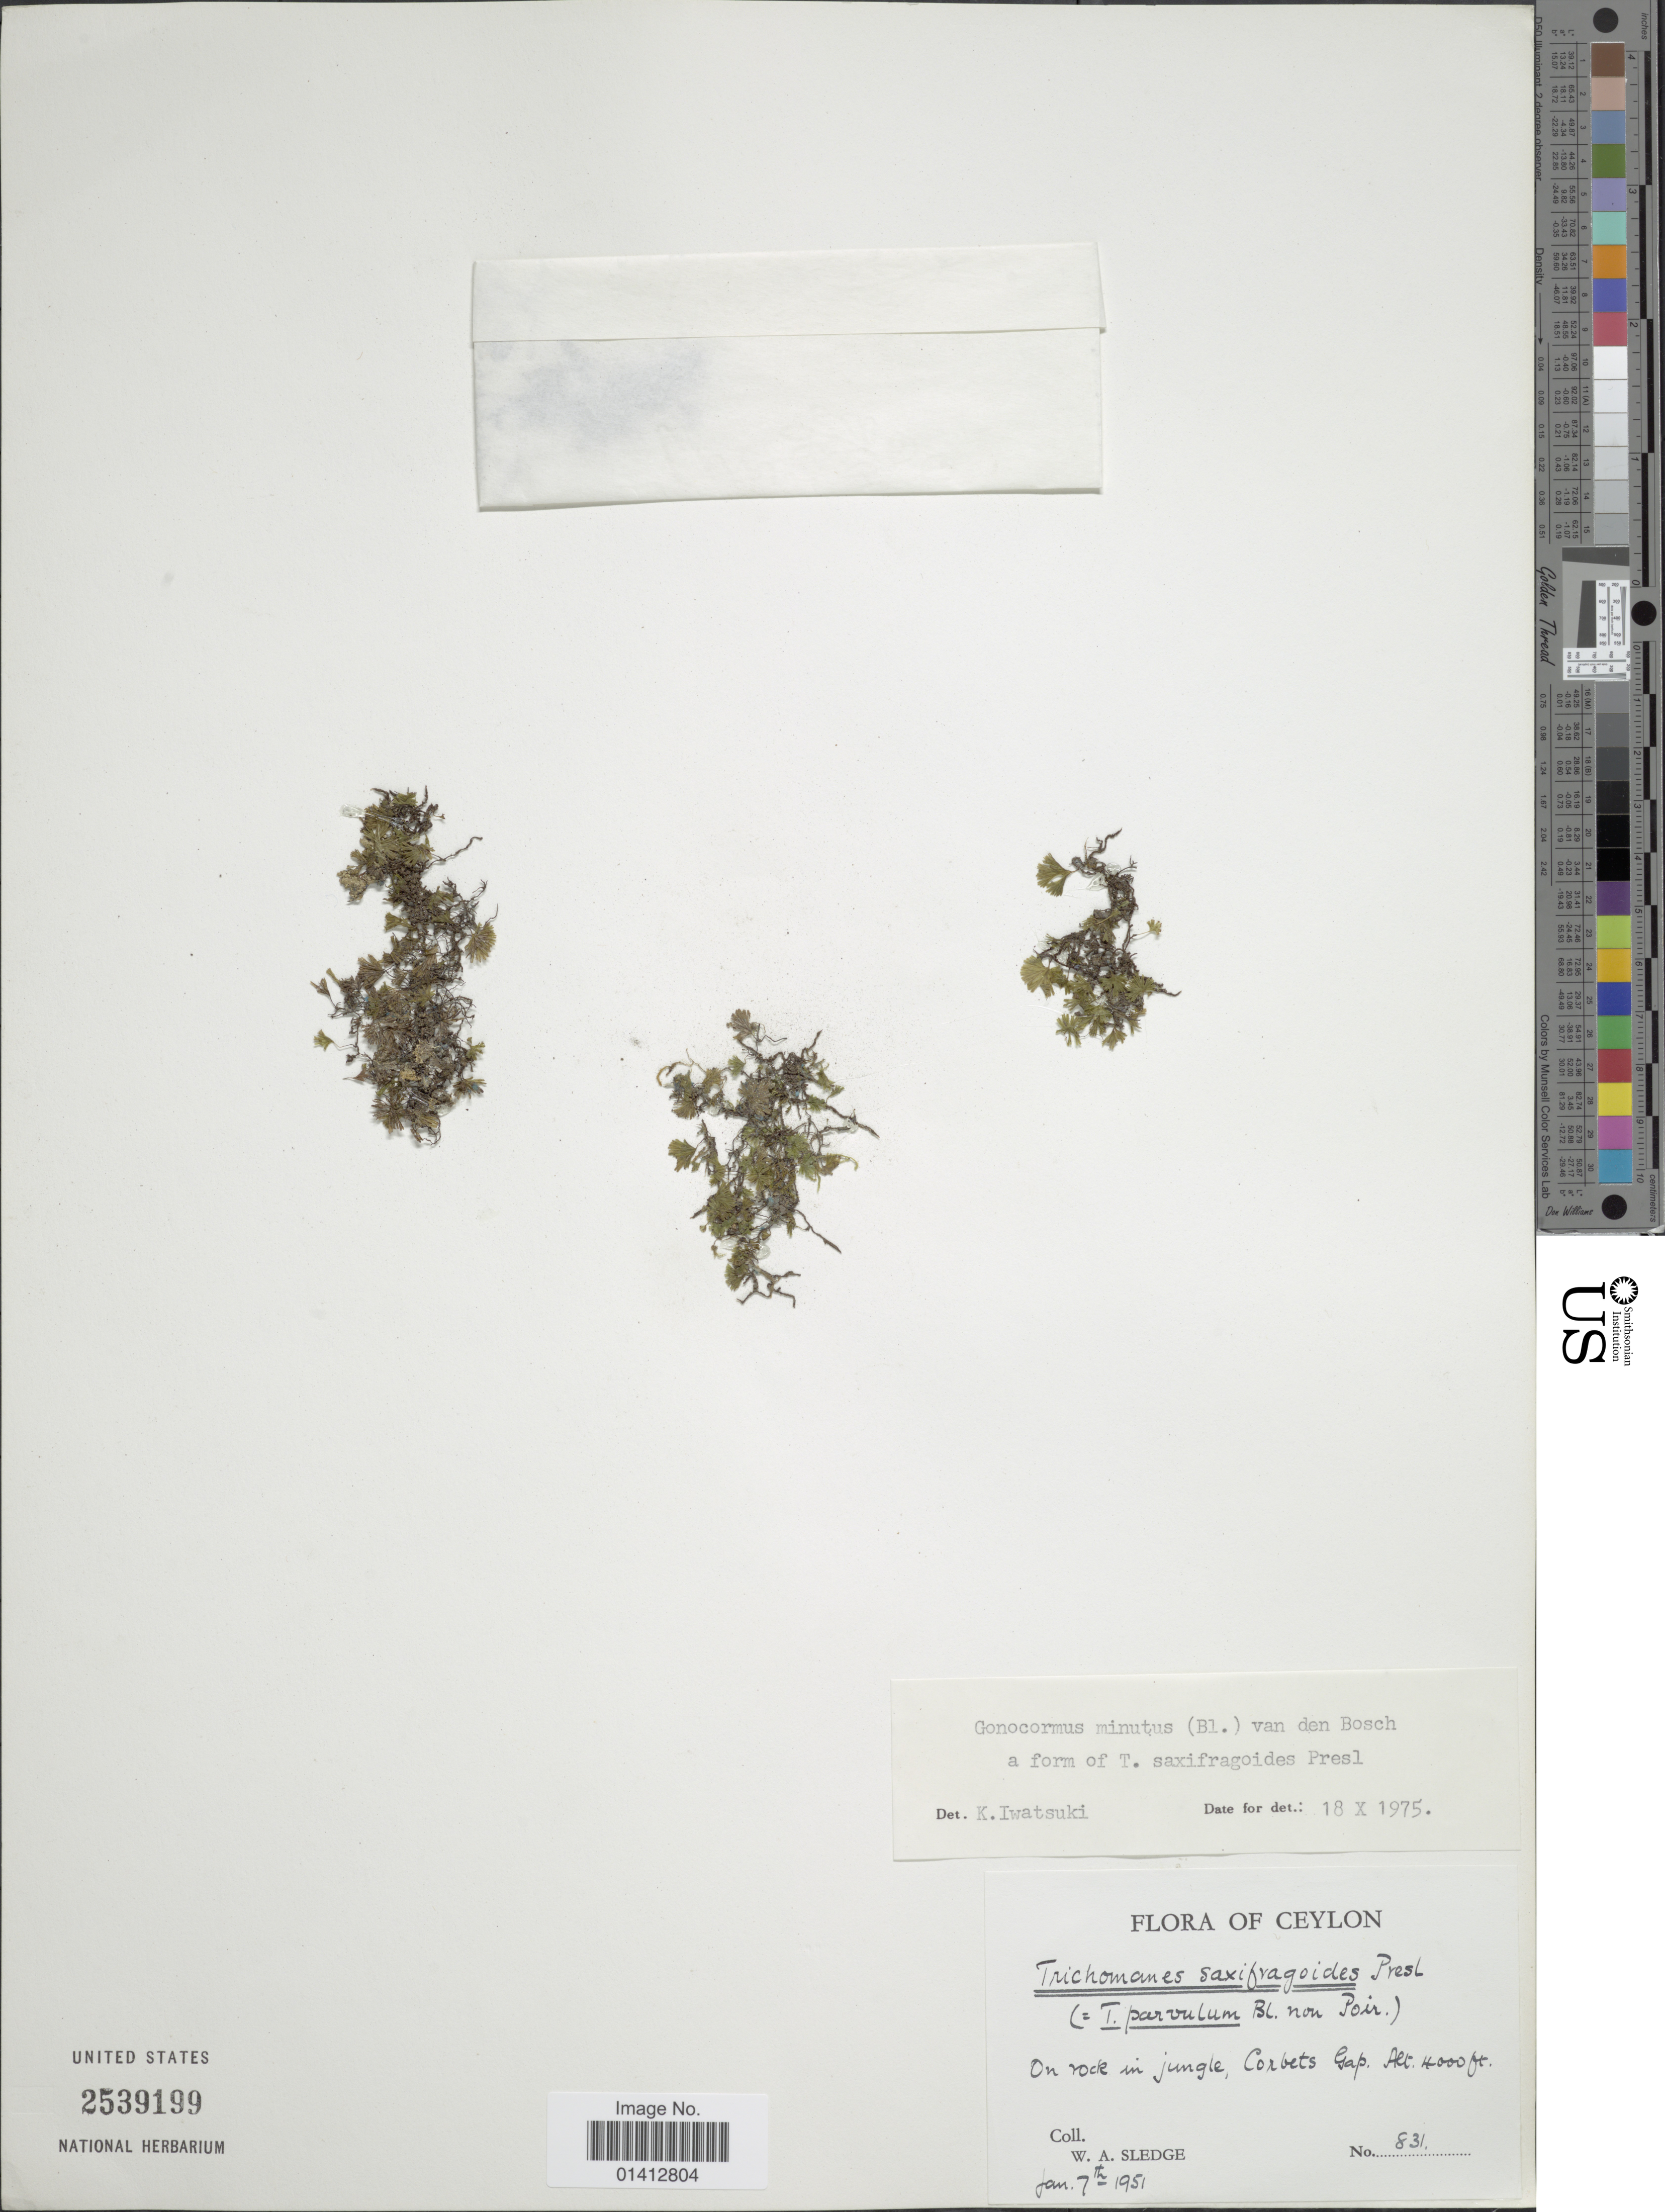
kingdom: Plantae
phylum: Tracheophyta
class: Polypodiopsida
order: Hymenophyllales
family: Hymenophyllaceae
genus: Crepidomanes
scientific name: Crepidomanes minutum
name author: (Blume) K. Iwats.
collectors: W. A. Sledge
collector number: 831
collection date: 1951-01-07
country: Sri Lanka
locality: Ceylon, On rock in jungle, Corbets Gap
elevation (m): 1219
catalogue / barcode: US 2539199